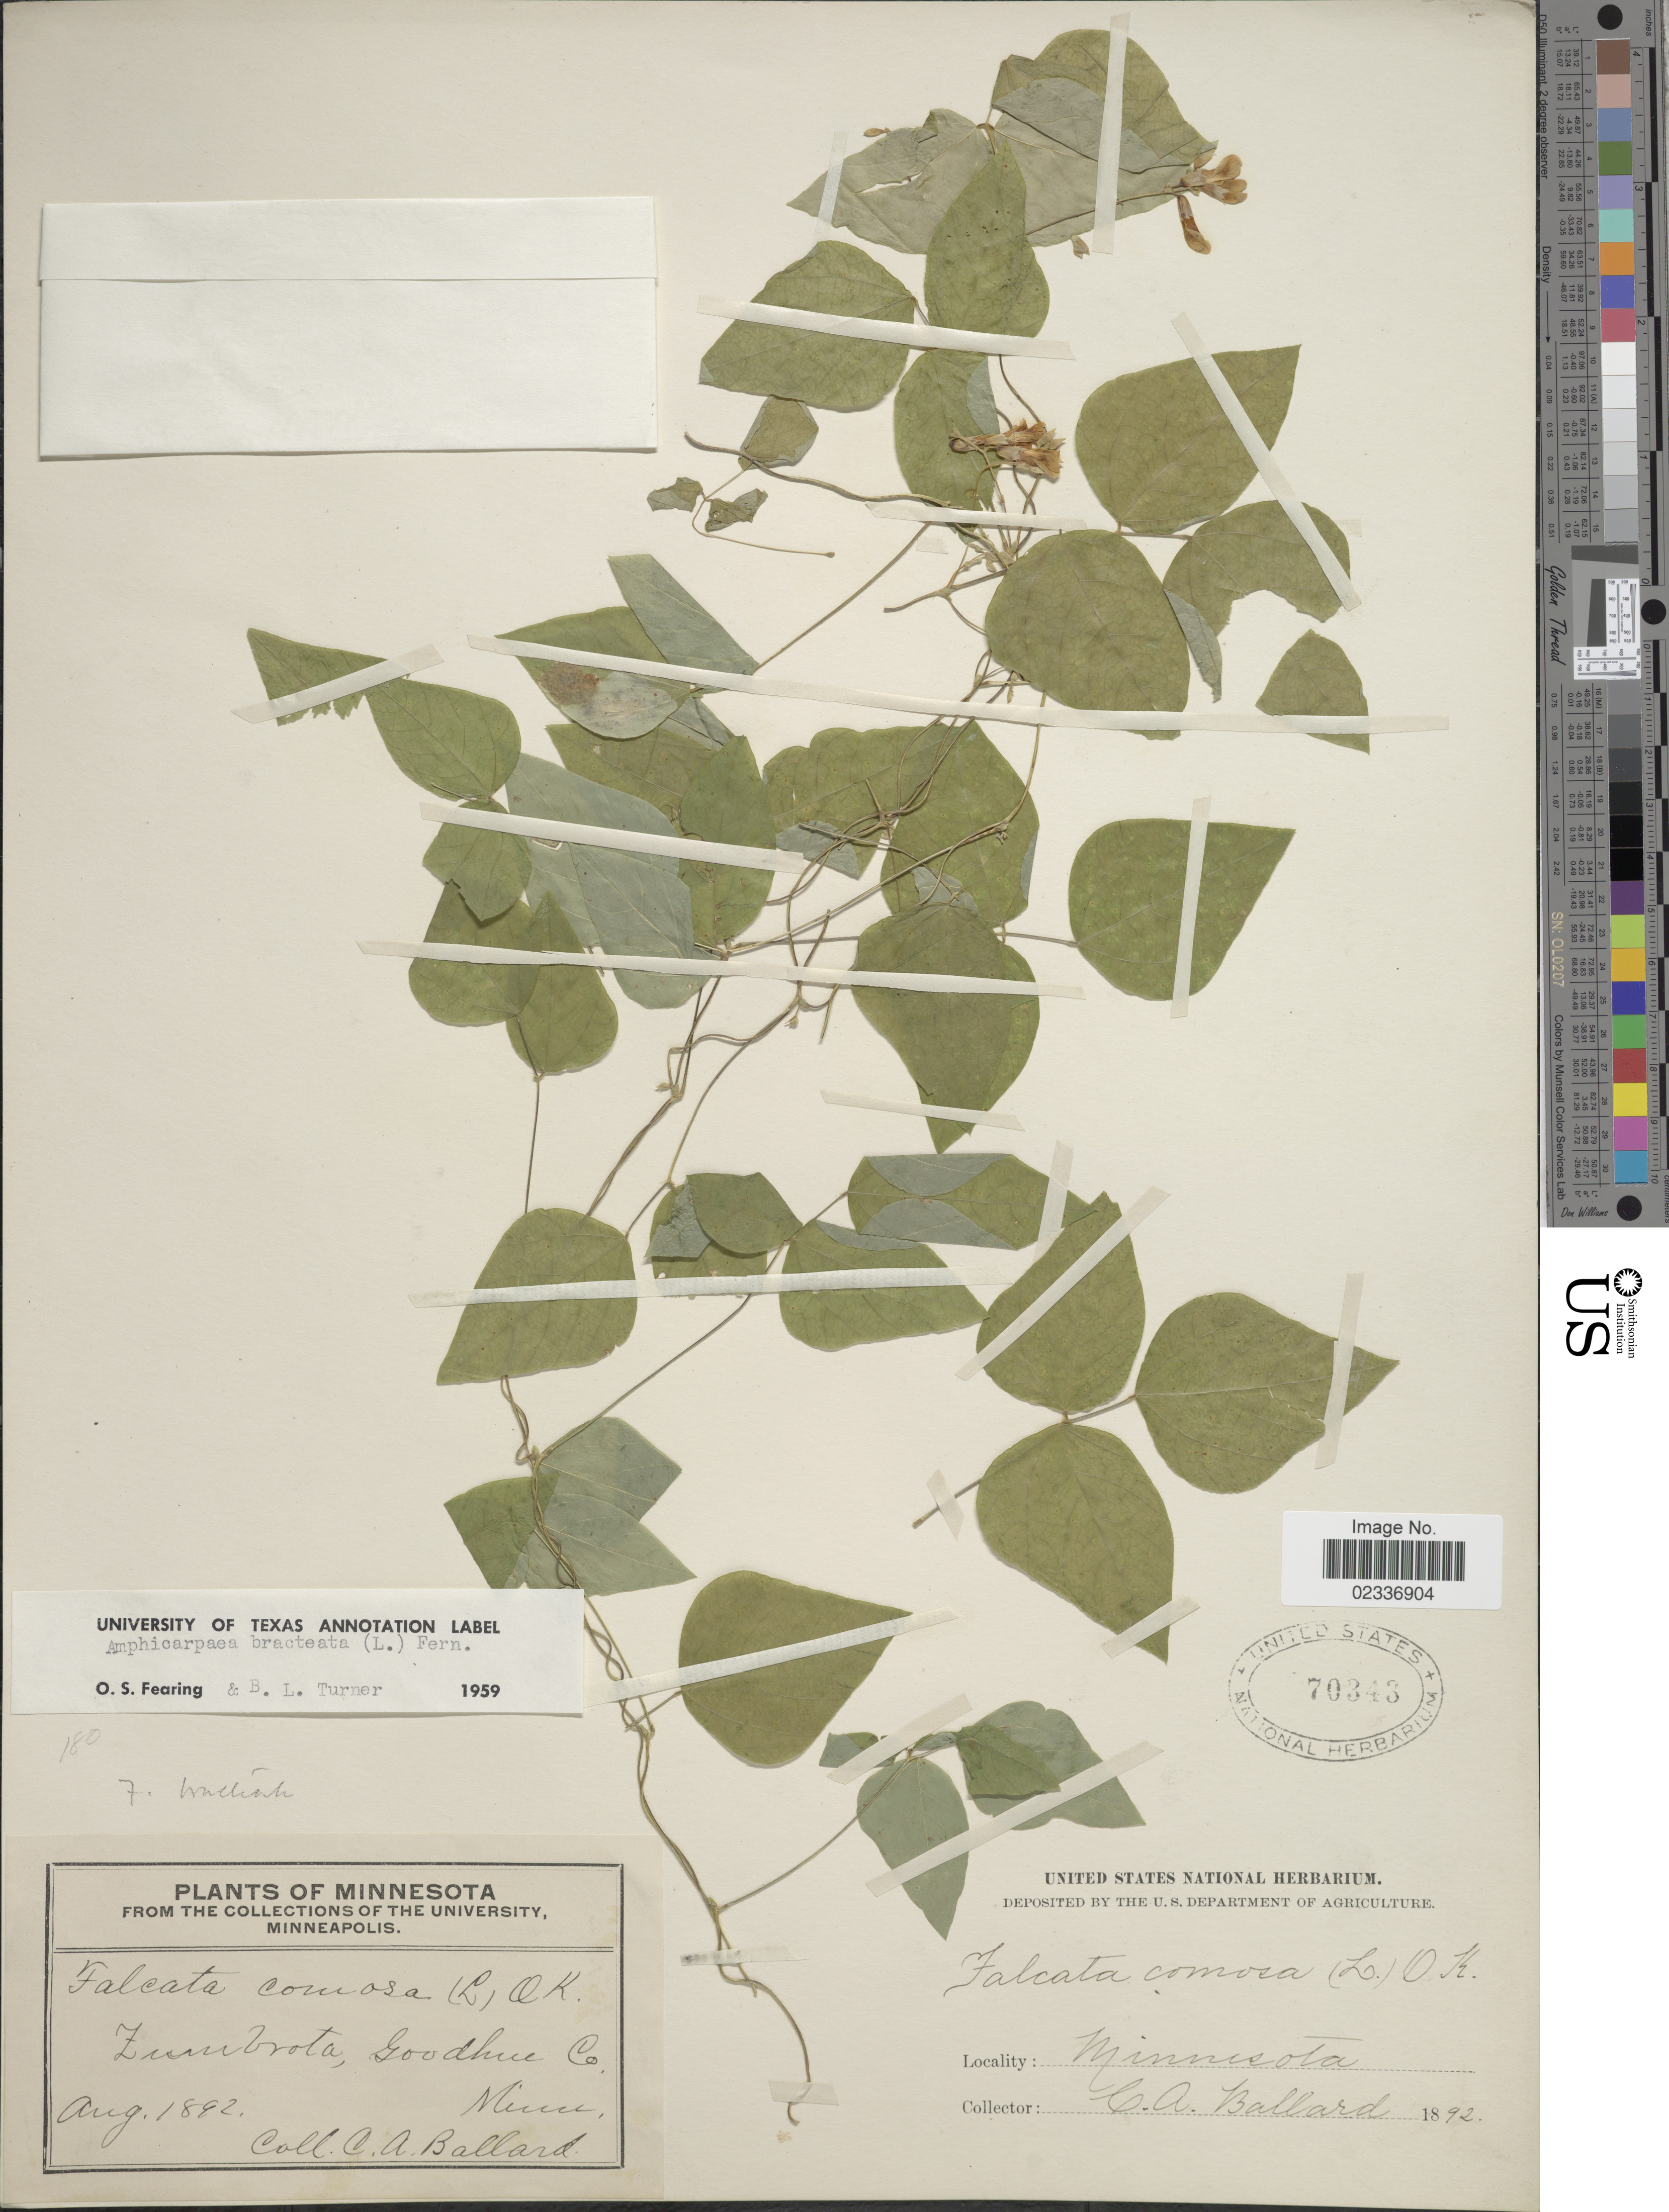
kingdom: Plantae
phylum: Tracheophyta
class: Magnoliopsida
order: Fabales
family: Fabaceae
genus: Amphicarpaea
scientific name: Amphicarpaea bracteata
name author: (L.) Fernald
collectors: C. A. Ballard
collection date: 1892-08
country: United States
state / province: Minnesota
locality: Zumbrota, Goodhue Co.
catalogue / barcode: US 70343